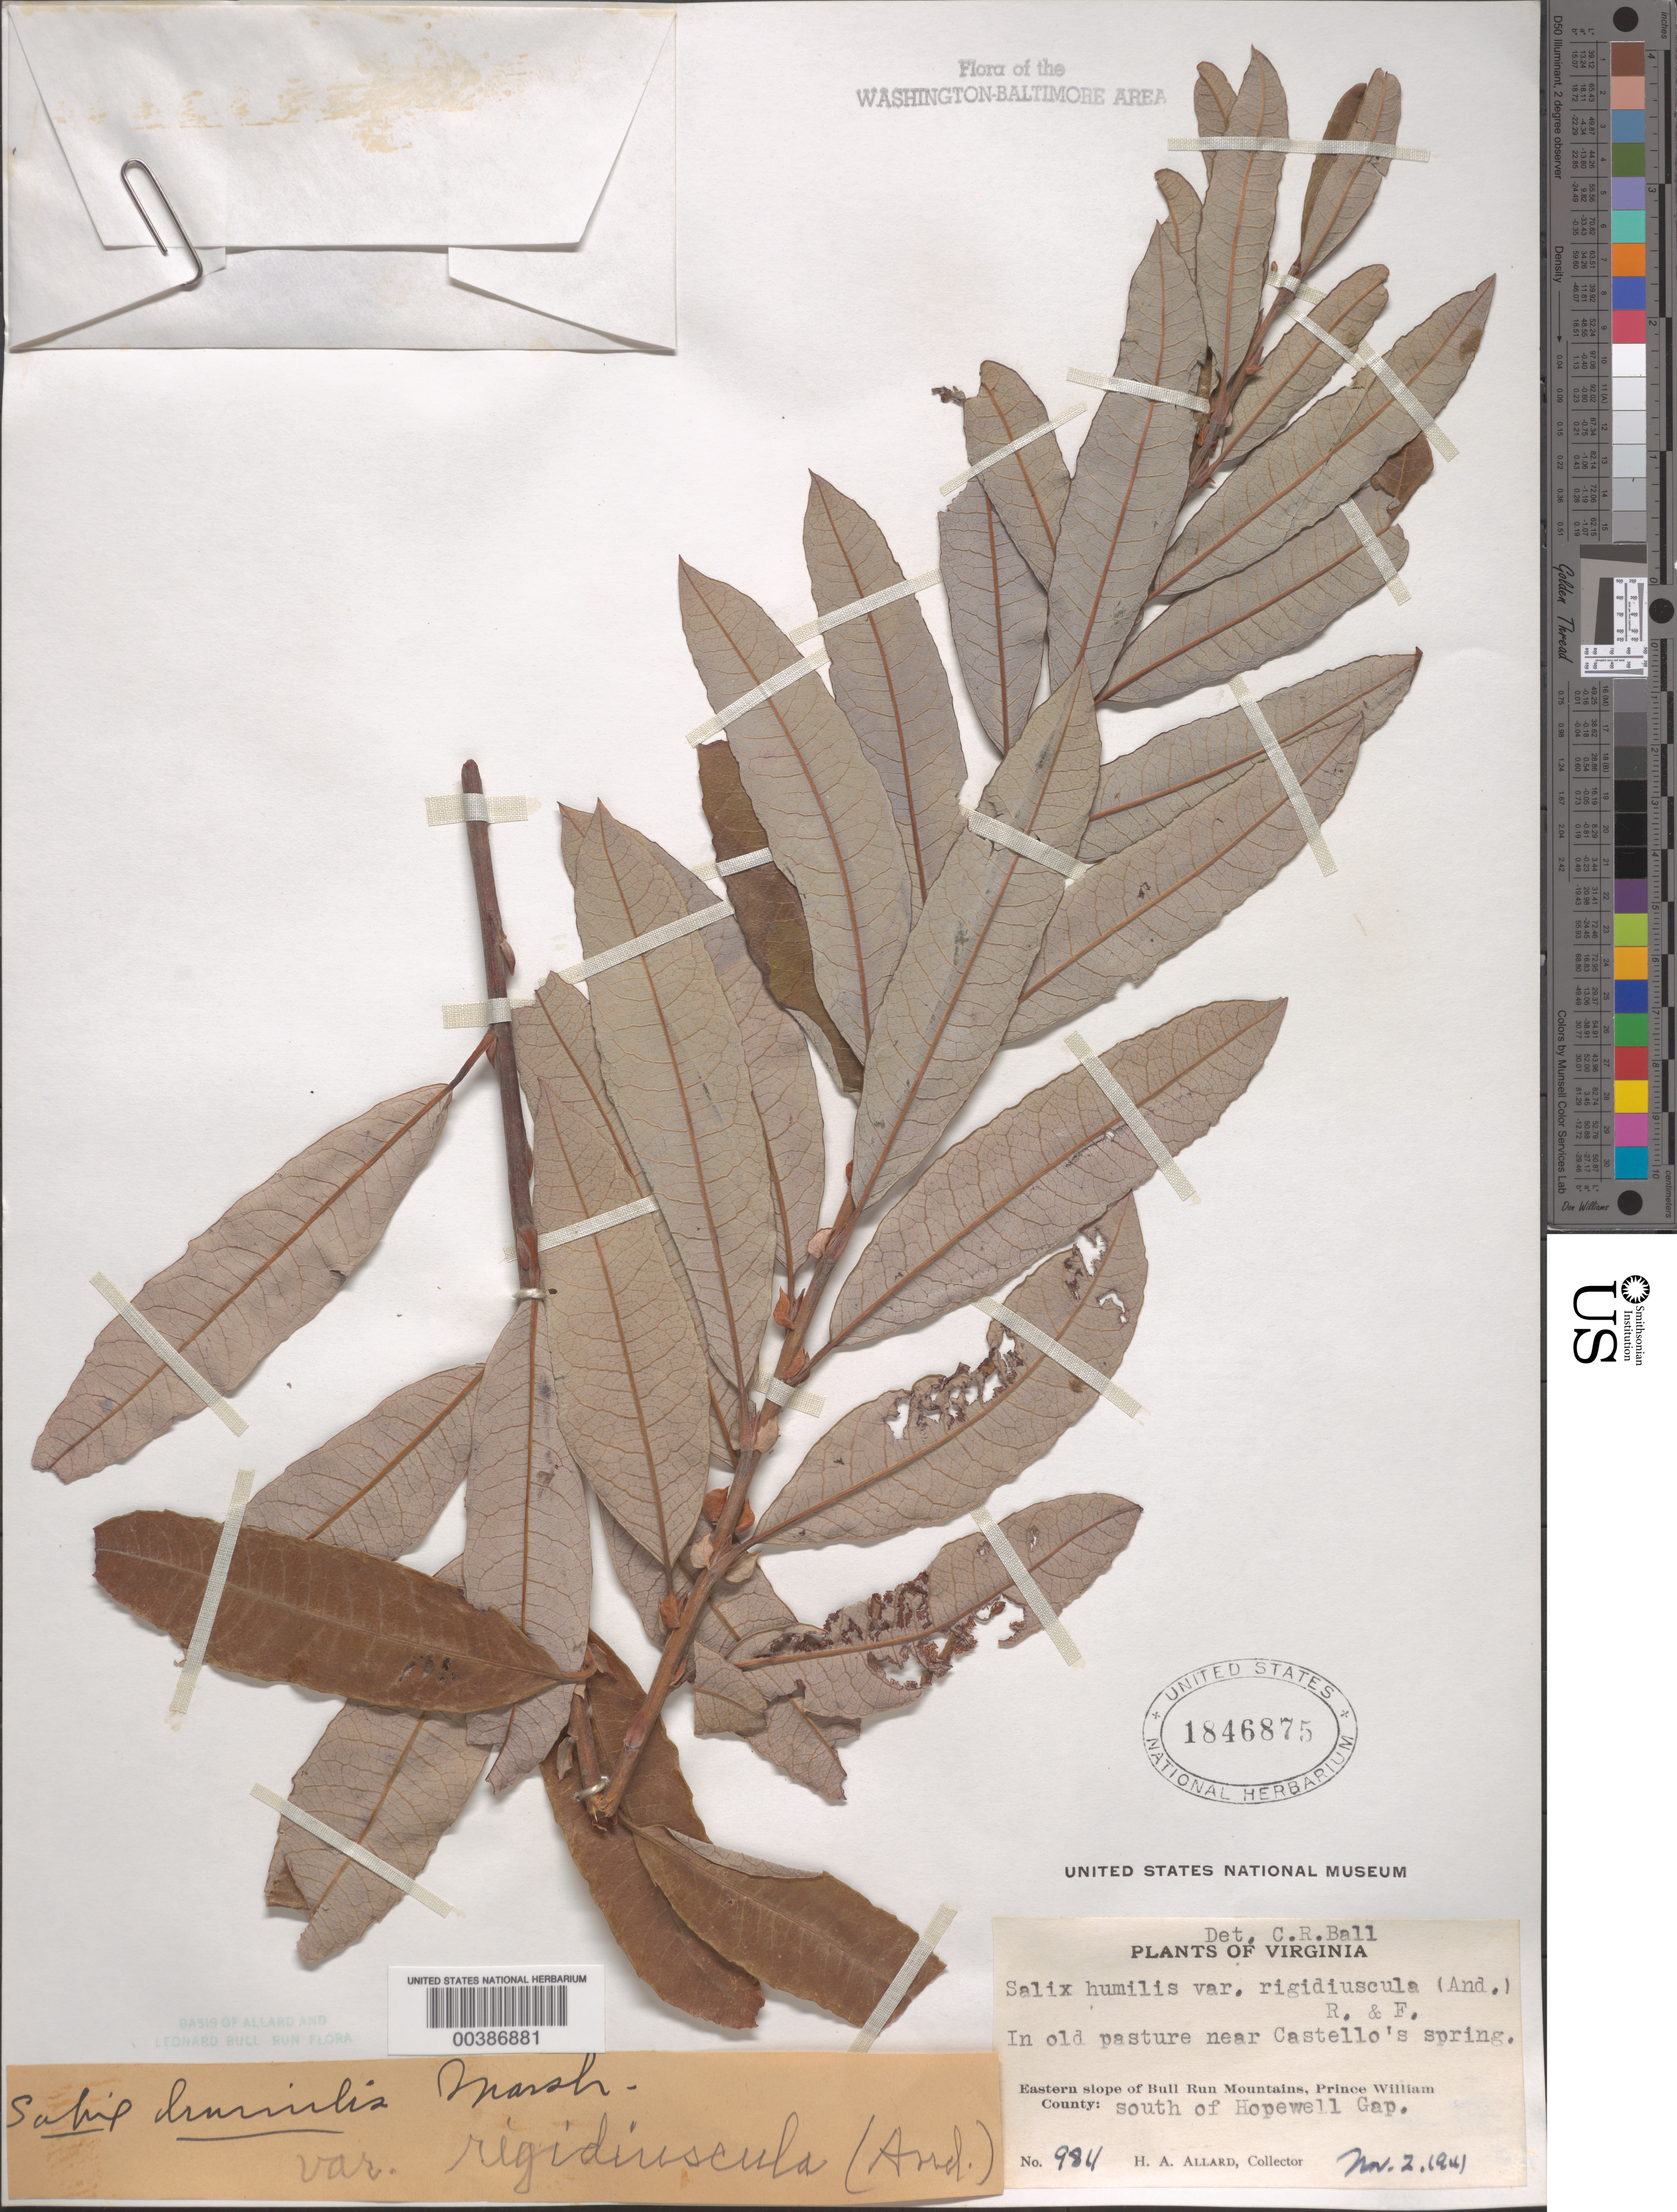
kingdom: Plantae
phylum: Tracheophyta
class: Magnoliopsida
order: Malpighiales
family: Salicaceae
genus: Salix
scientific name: Salix humilis var. rigidiuscula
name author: (Andersson) B.L. Rob. & Fernald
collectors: H. A. Allard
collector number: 984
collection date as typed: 02 Nov 1941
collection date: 1941-11-02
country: United States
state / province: Virginia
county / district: Prince William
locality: South of Hopewell Gap Castellos Spring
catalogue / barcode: US 1846875